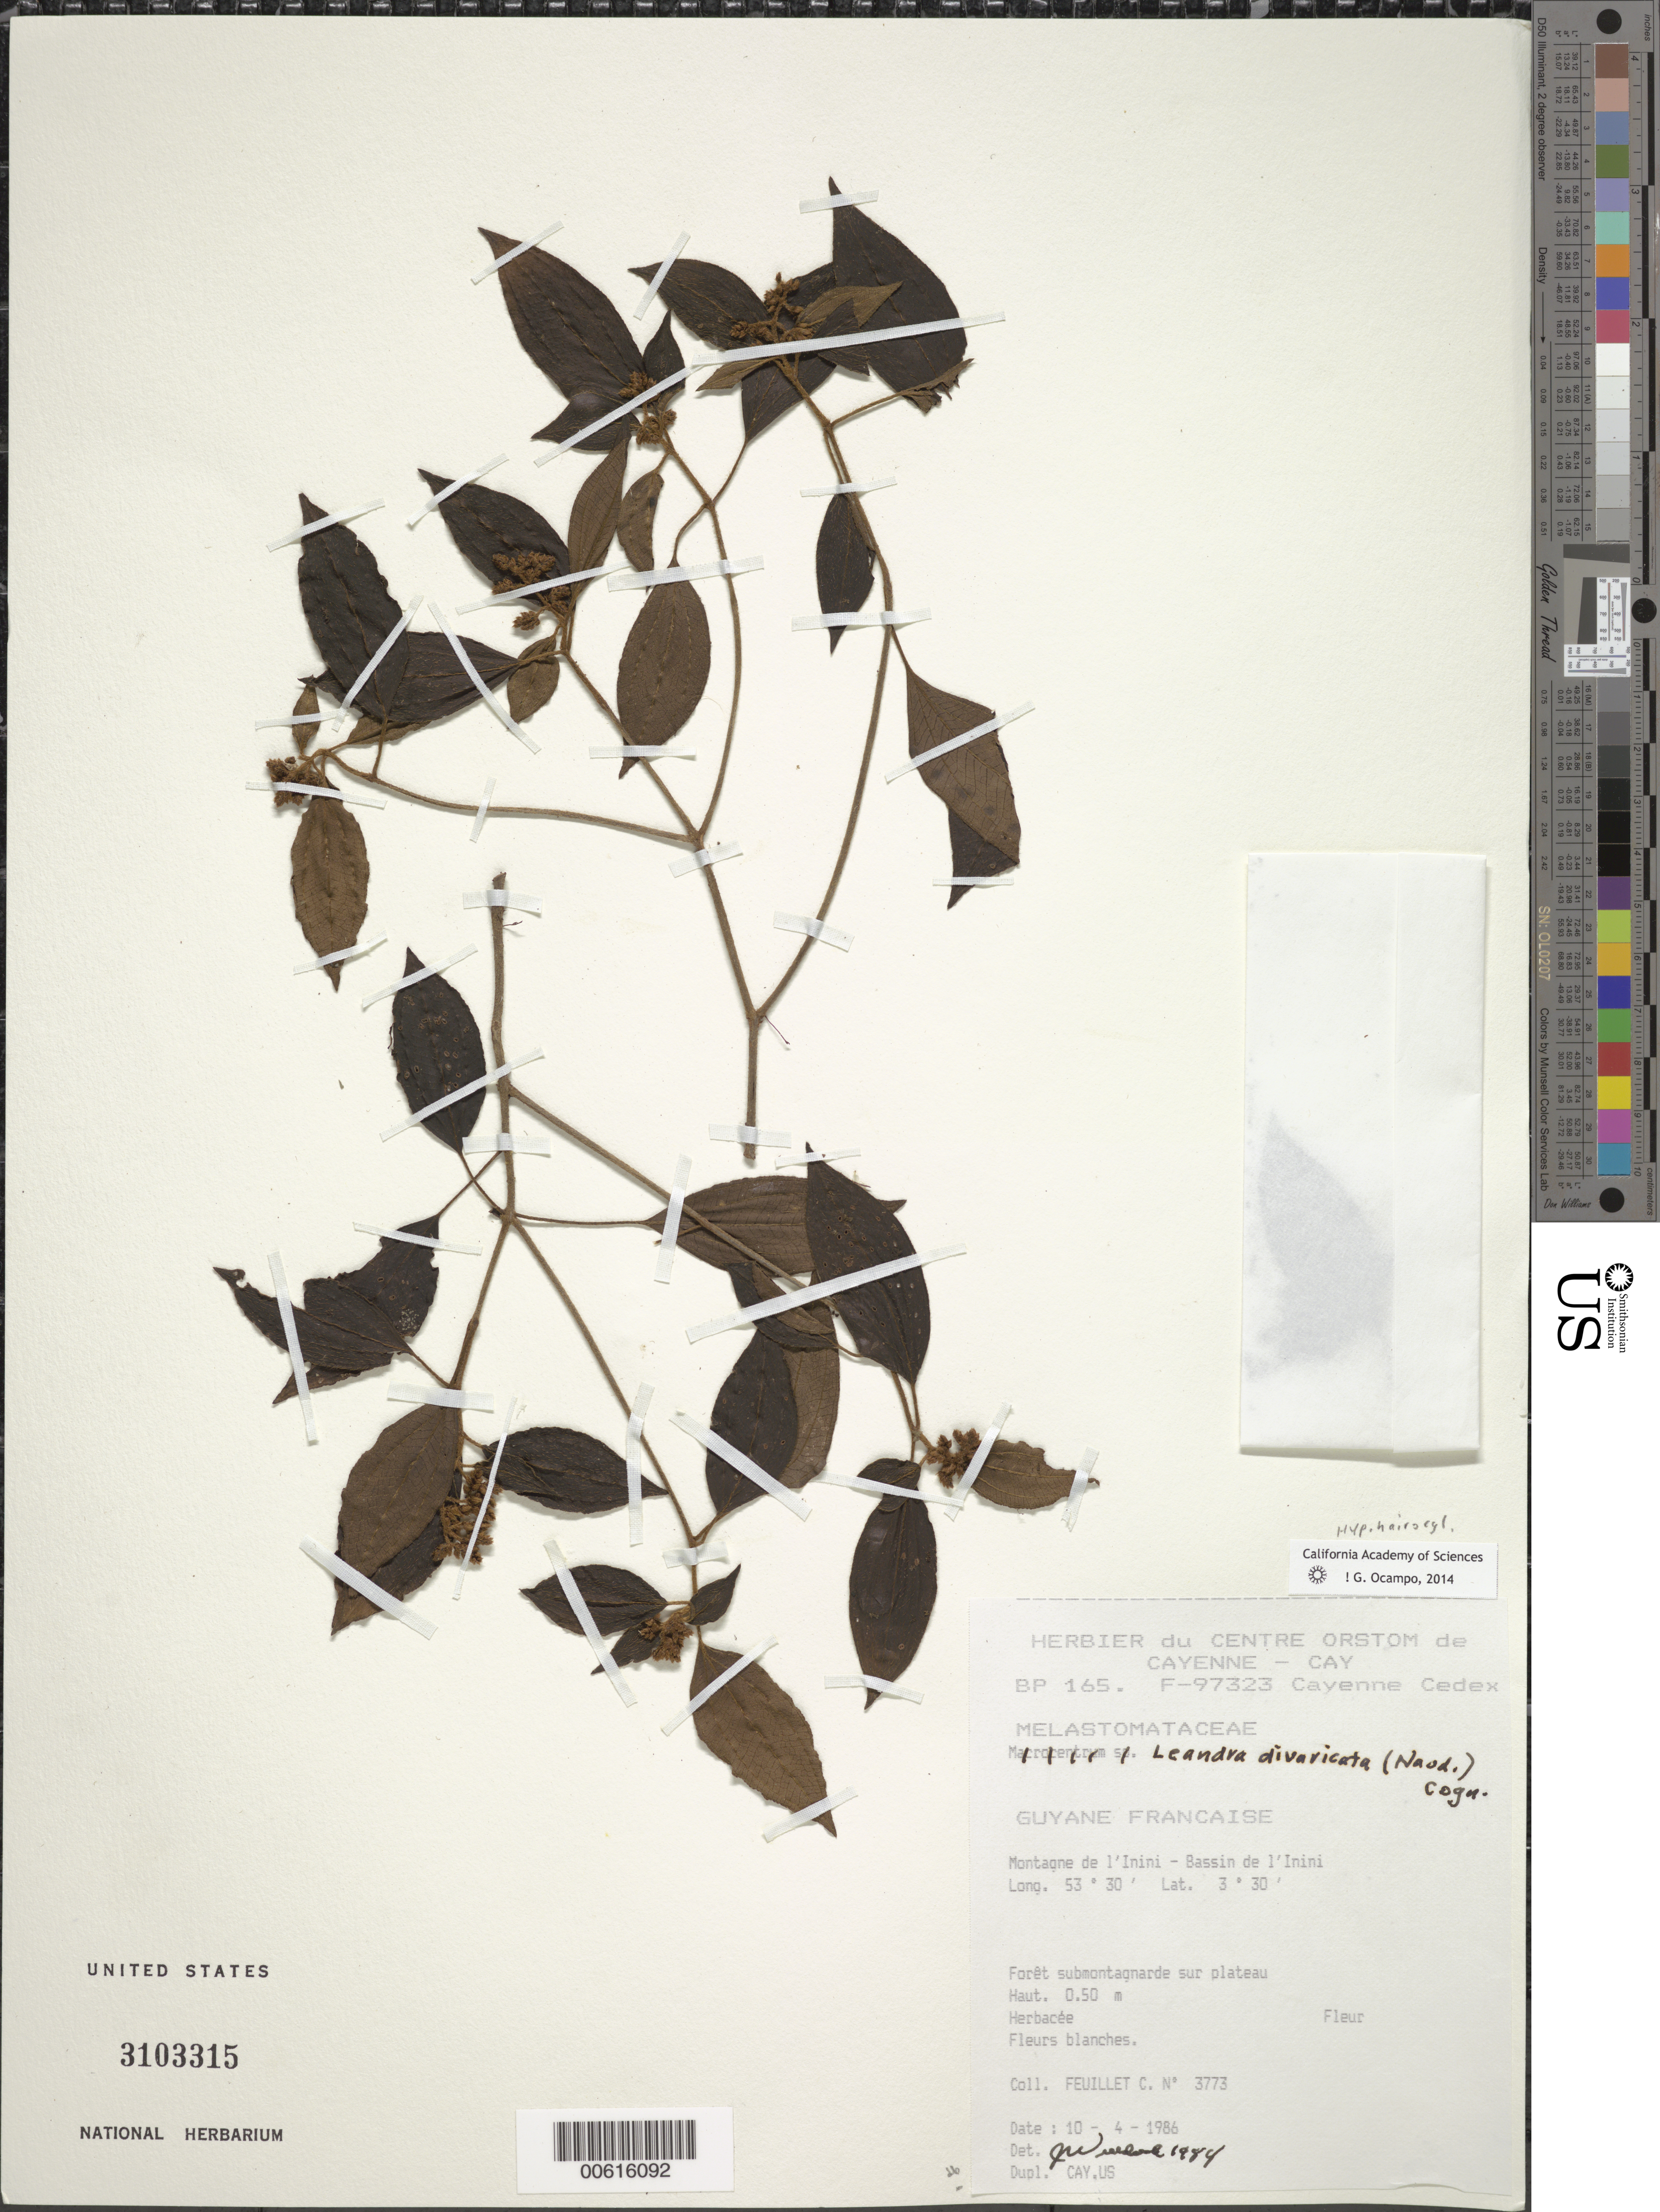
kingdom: Plantae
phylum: Tracheophyta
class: Magnoliopsida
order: Myrtales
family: Melastomataceae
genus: Leandra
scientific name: Leandra divaricata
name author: (Naudin) Cogn.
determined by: Wurdack, John J., (US), US (UNITED STATES)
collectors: C. Feuillet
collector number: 3773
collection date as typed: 10-Apr-86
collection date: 1986-04-10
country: French Guiana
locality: Montagne de l'Inini, Bassin de l'Inini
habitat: Foret submontagnarde sur plateau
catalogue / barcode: US 3103315